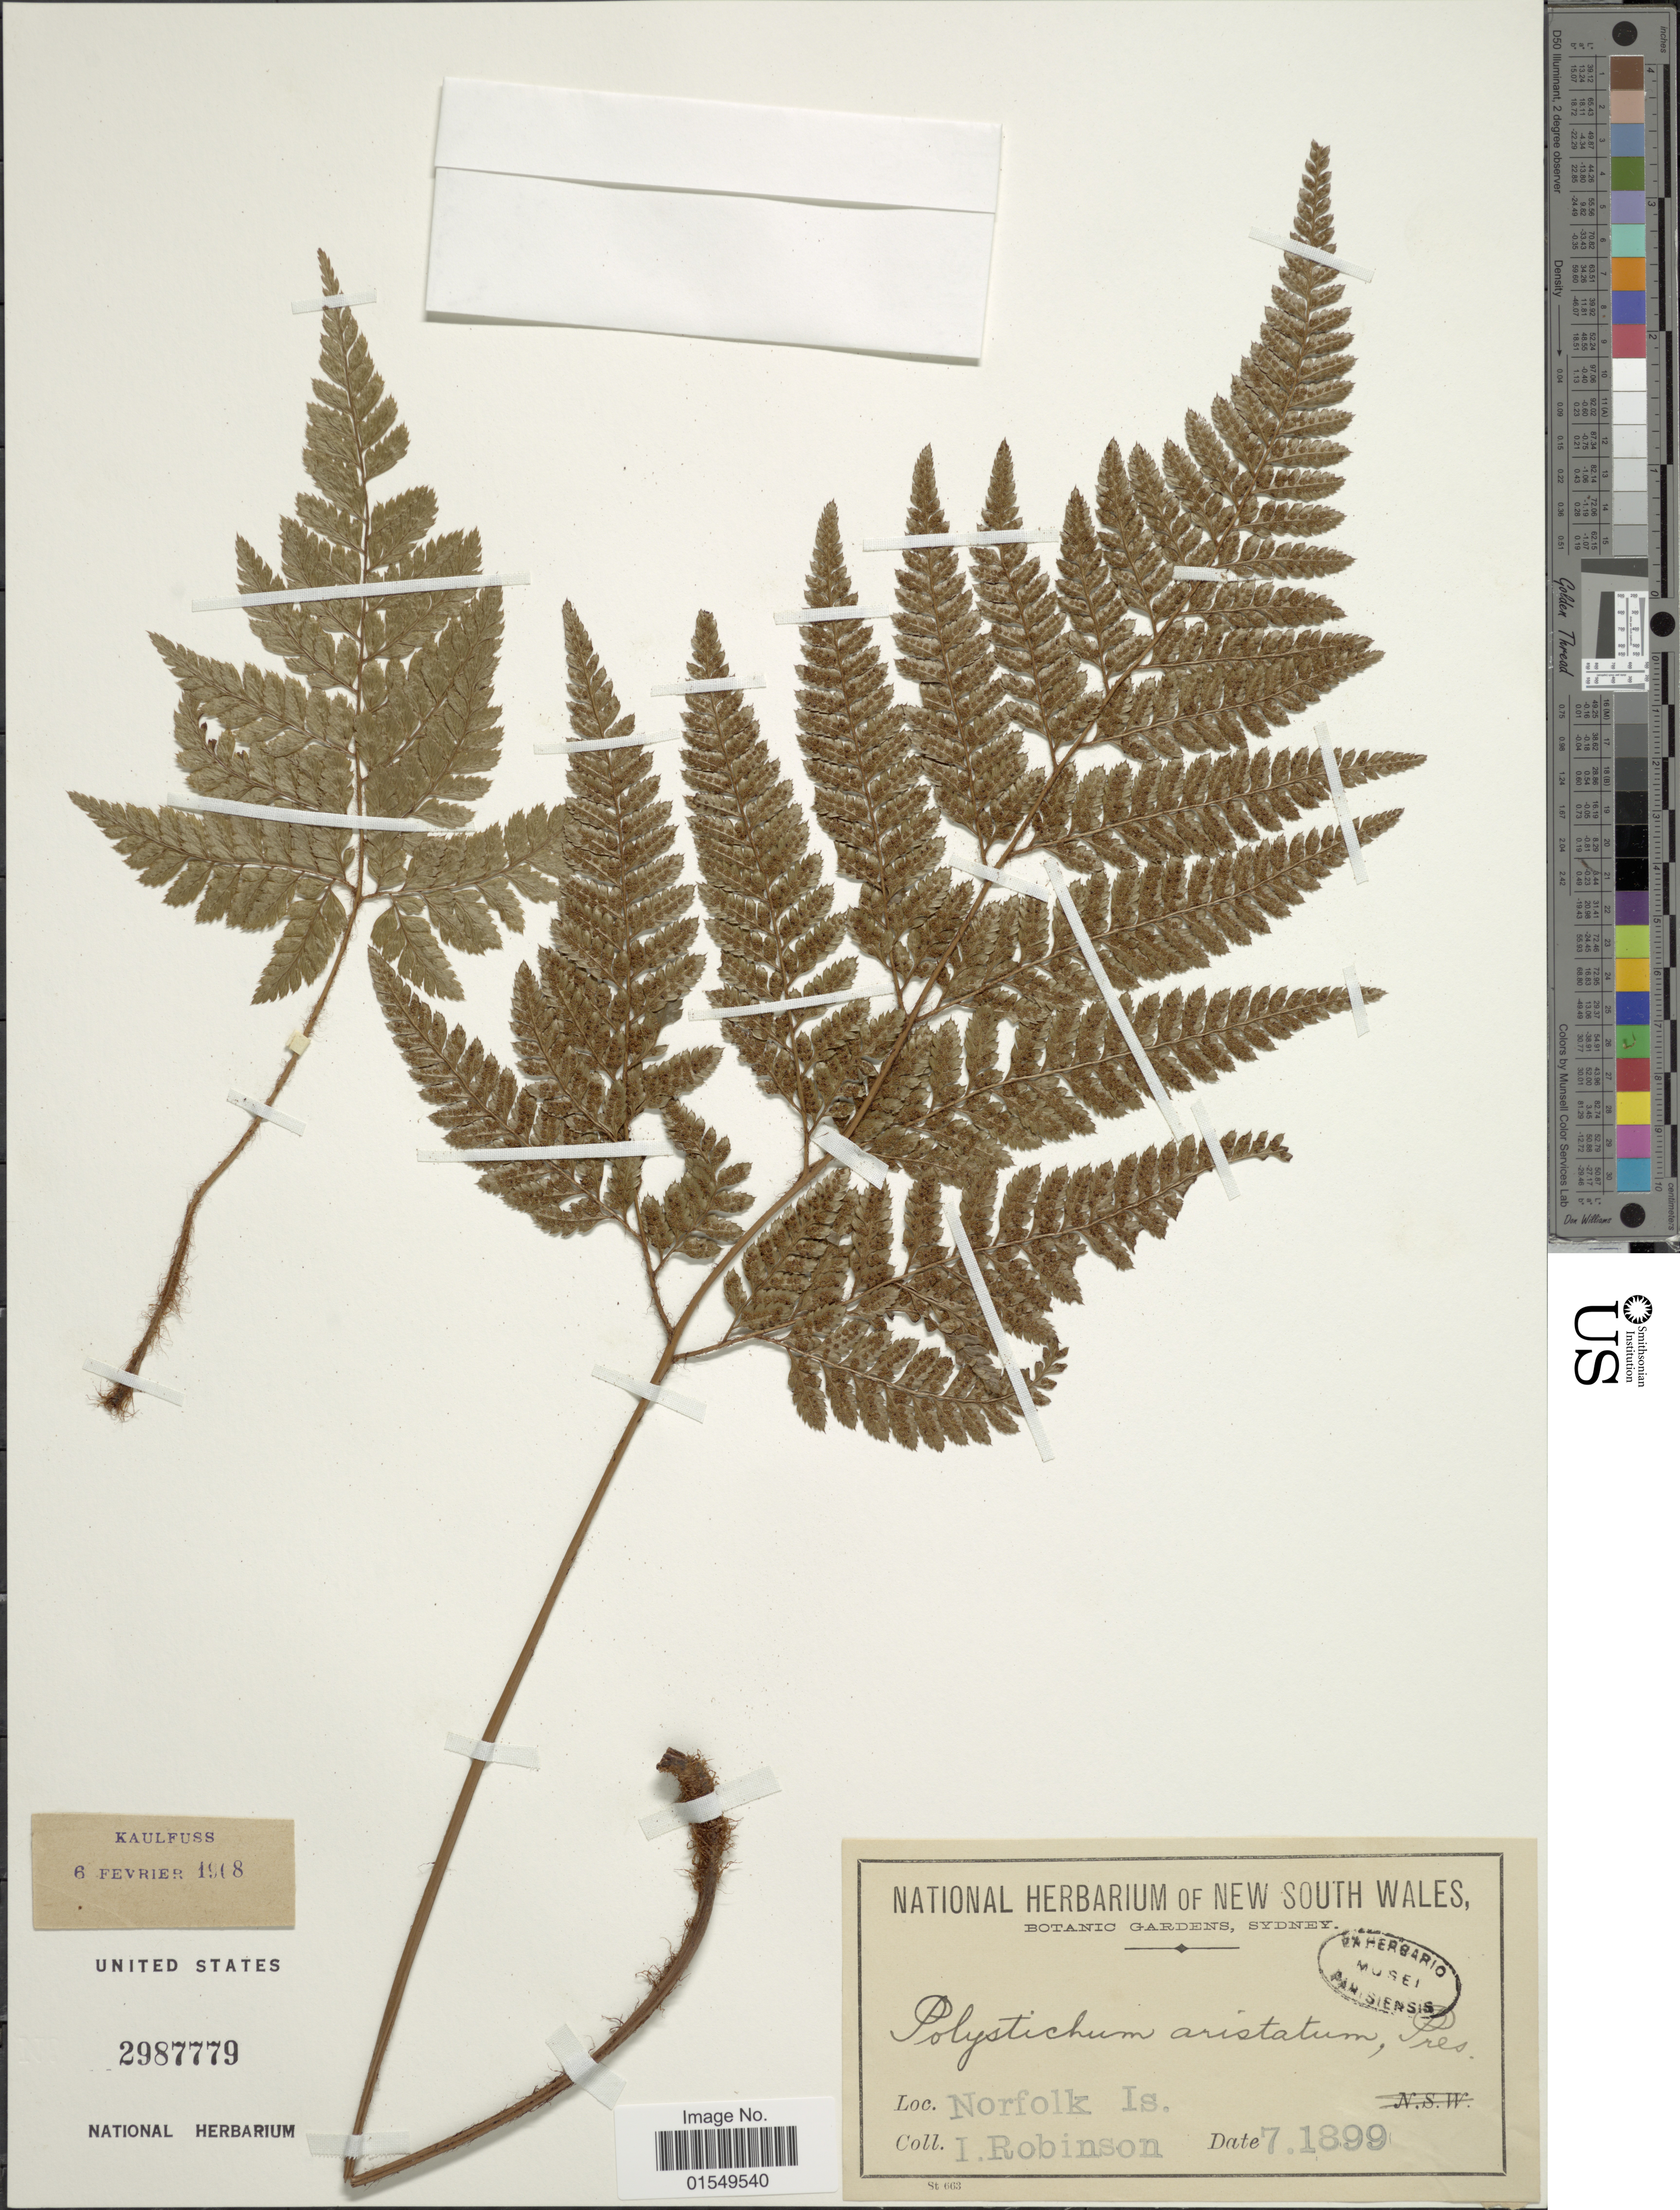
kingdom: Plantae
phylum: Tracheophyta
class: Polypodiopsida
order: Polypodiales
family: Dryopteridaceae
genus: Arachniodes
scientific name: Arachniodes aristata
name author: (G. Forst.) Tindale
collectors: I. H. Robinson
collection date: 1899-07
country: Australia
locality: Norfolk Is.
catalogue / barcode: US 2987779